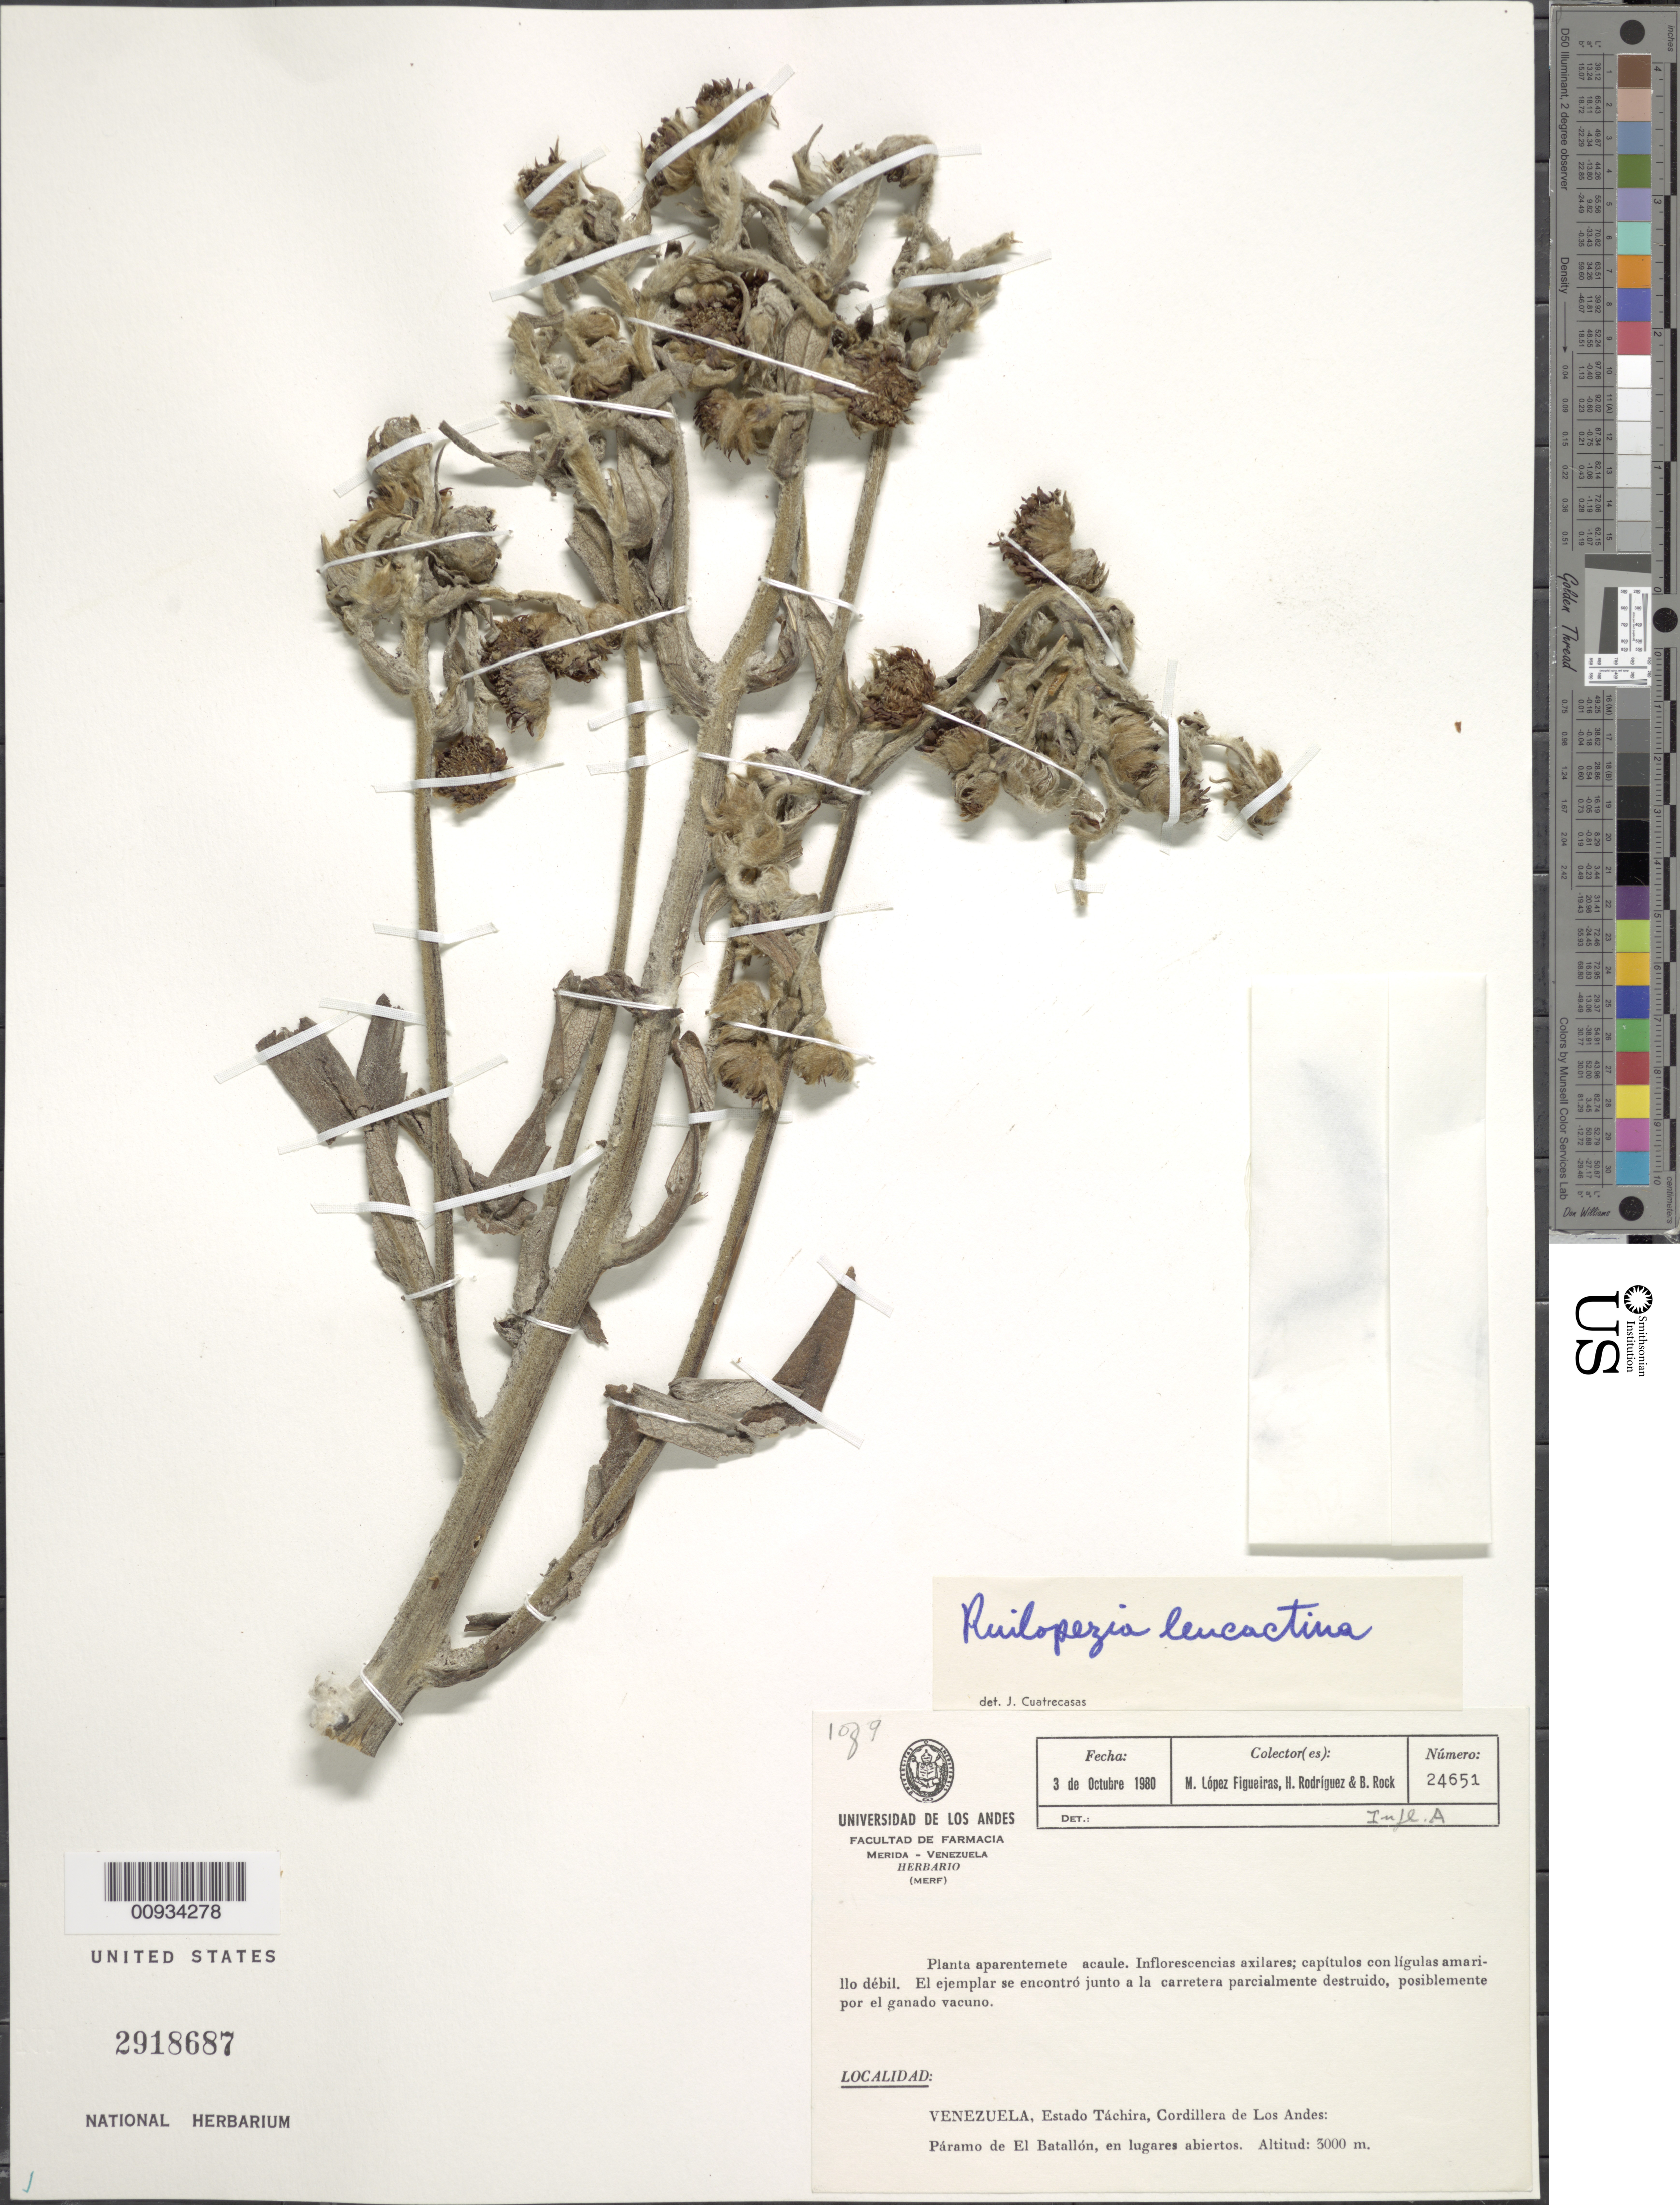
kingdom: Plantae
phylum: Tracheophyta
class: Magnoliopsida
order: Asterales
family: Asteraceae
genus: Ruilopezia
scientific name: Ruilopezia leucactina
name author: (Cuatrec.) Cuatrec.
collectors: M. López Figueiras, H. A. Rodriguez & B. Rock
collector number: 24651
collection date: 1980-10-03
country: Venezuela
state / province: Táchira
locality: Páramo del Batallón. Páramo del Batallón, en lugares abiertos, Cordillera de los Andes.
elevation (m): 3000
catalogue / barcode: US 2918687